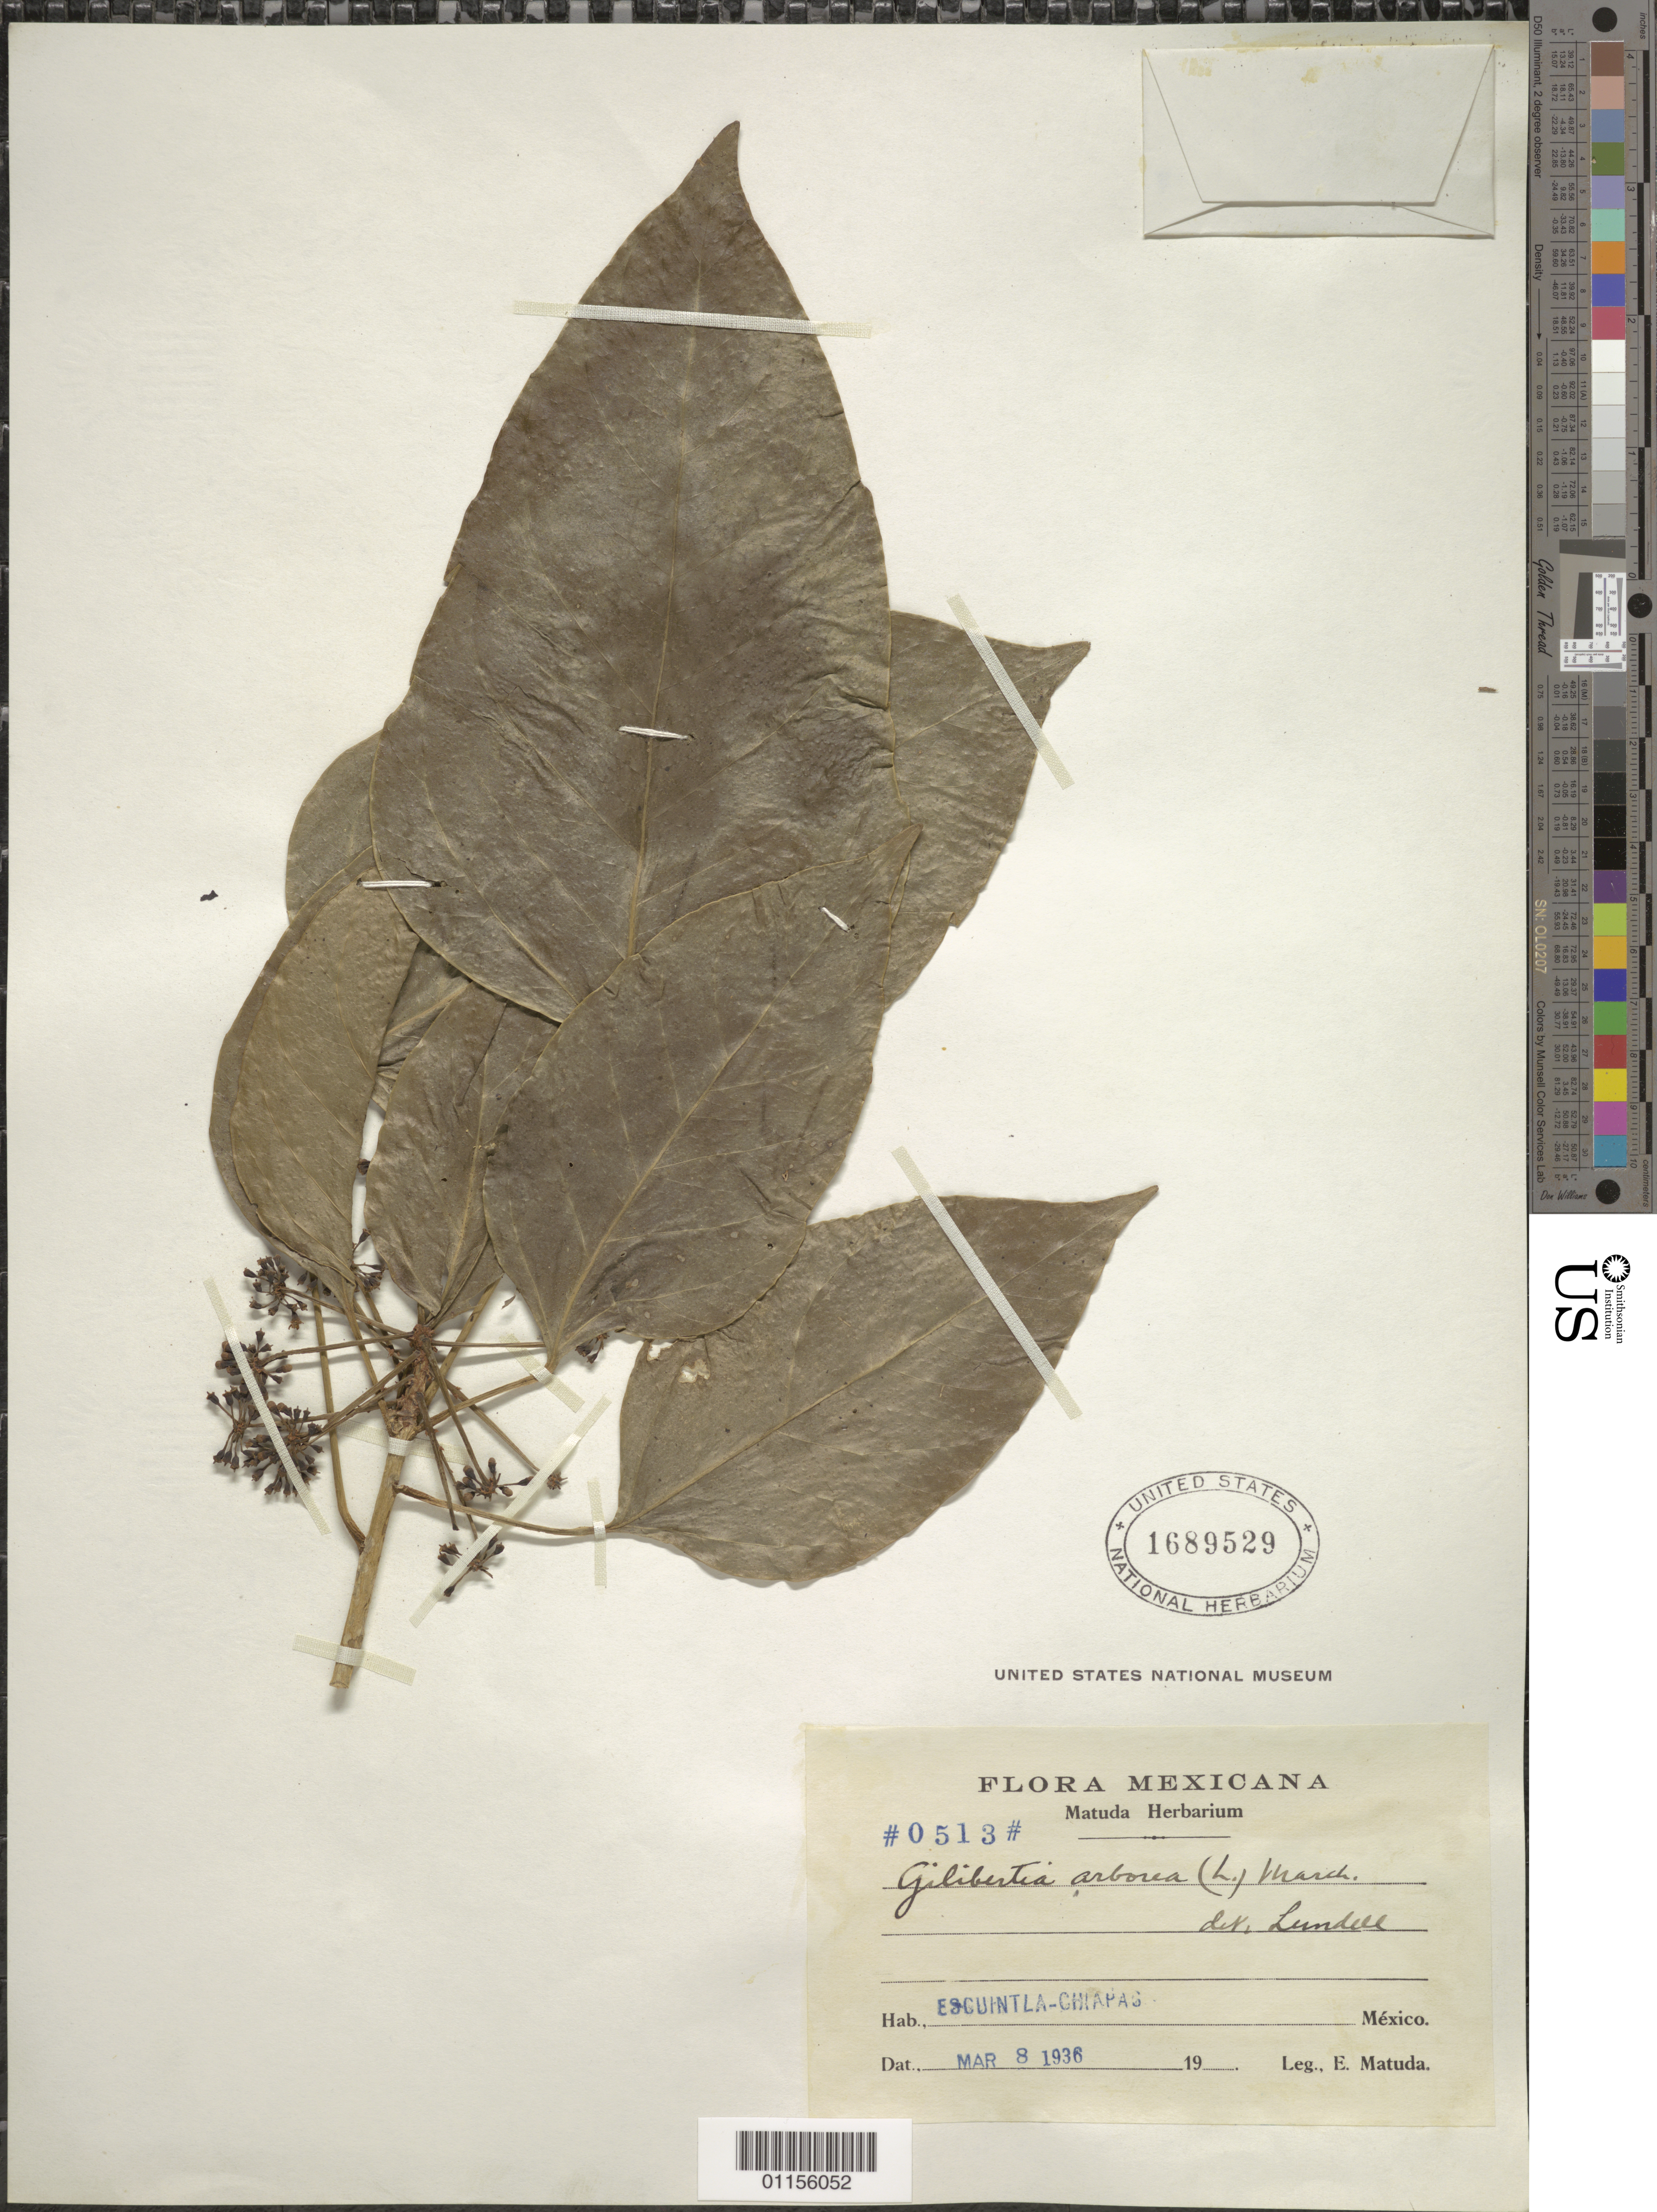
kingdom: Plantae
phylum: Tracheophyta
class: Magnoliopsida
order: Apiales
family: Araliaceae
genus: Dendropanax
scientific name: Dendropanax arboreus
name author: (L.) Decne. & Planch.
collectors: E. Matuda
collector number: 0513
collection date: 1936-03-08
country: Mexico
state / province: Chiapas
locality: Escuintla.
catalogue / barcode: US 1689529